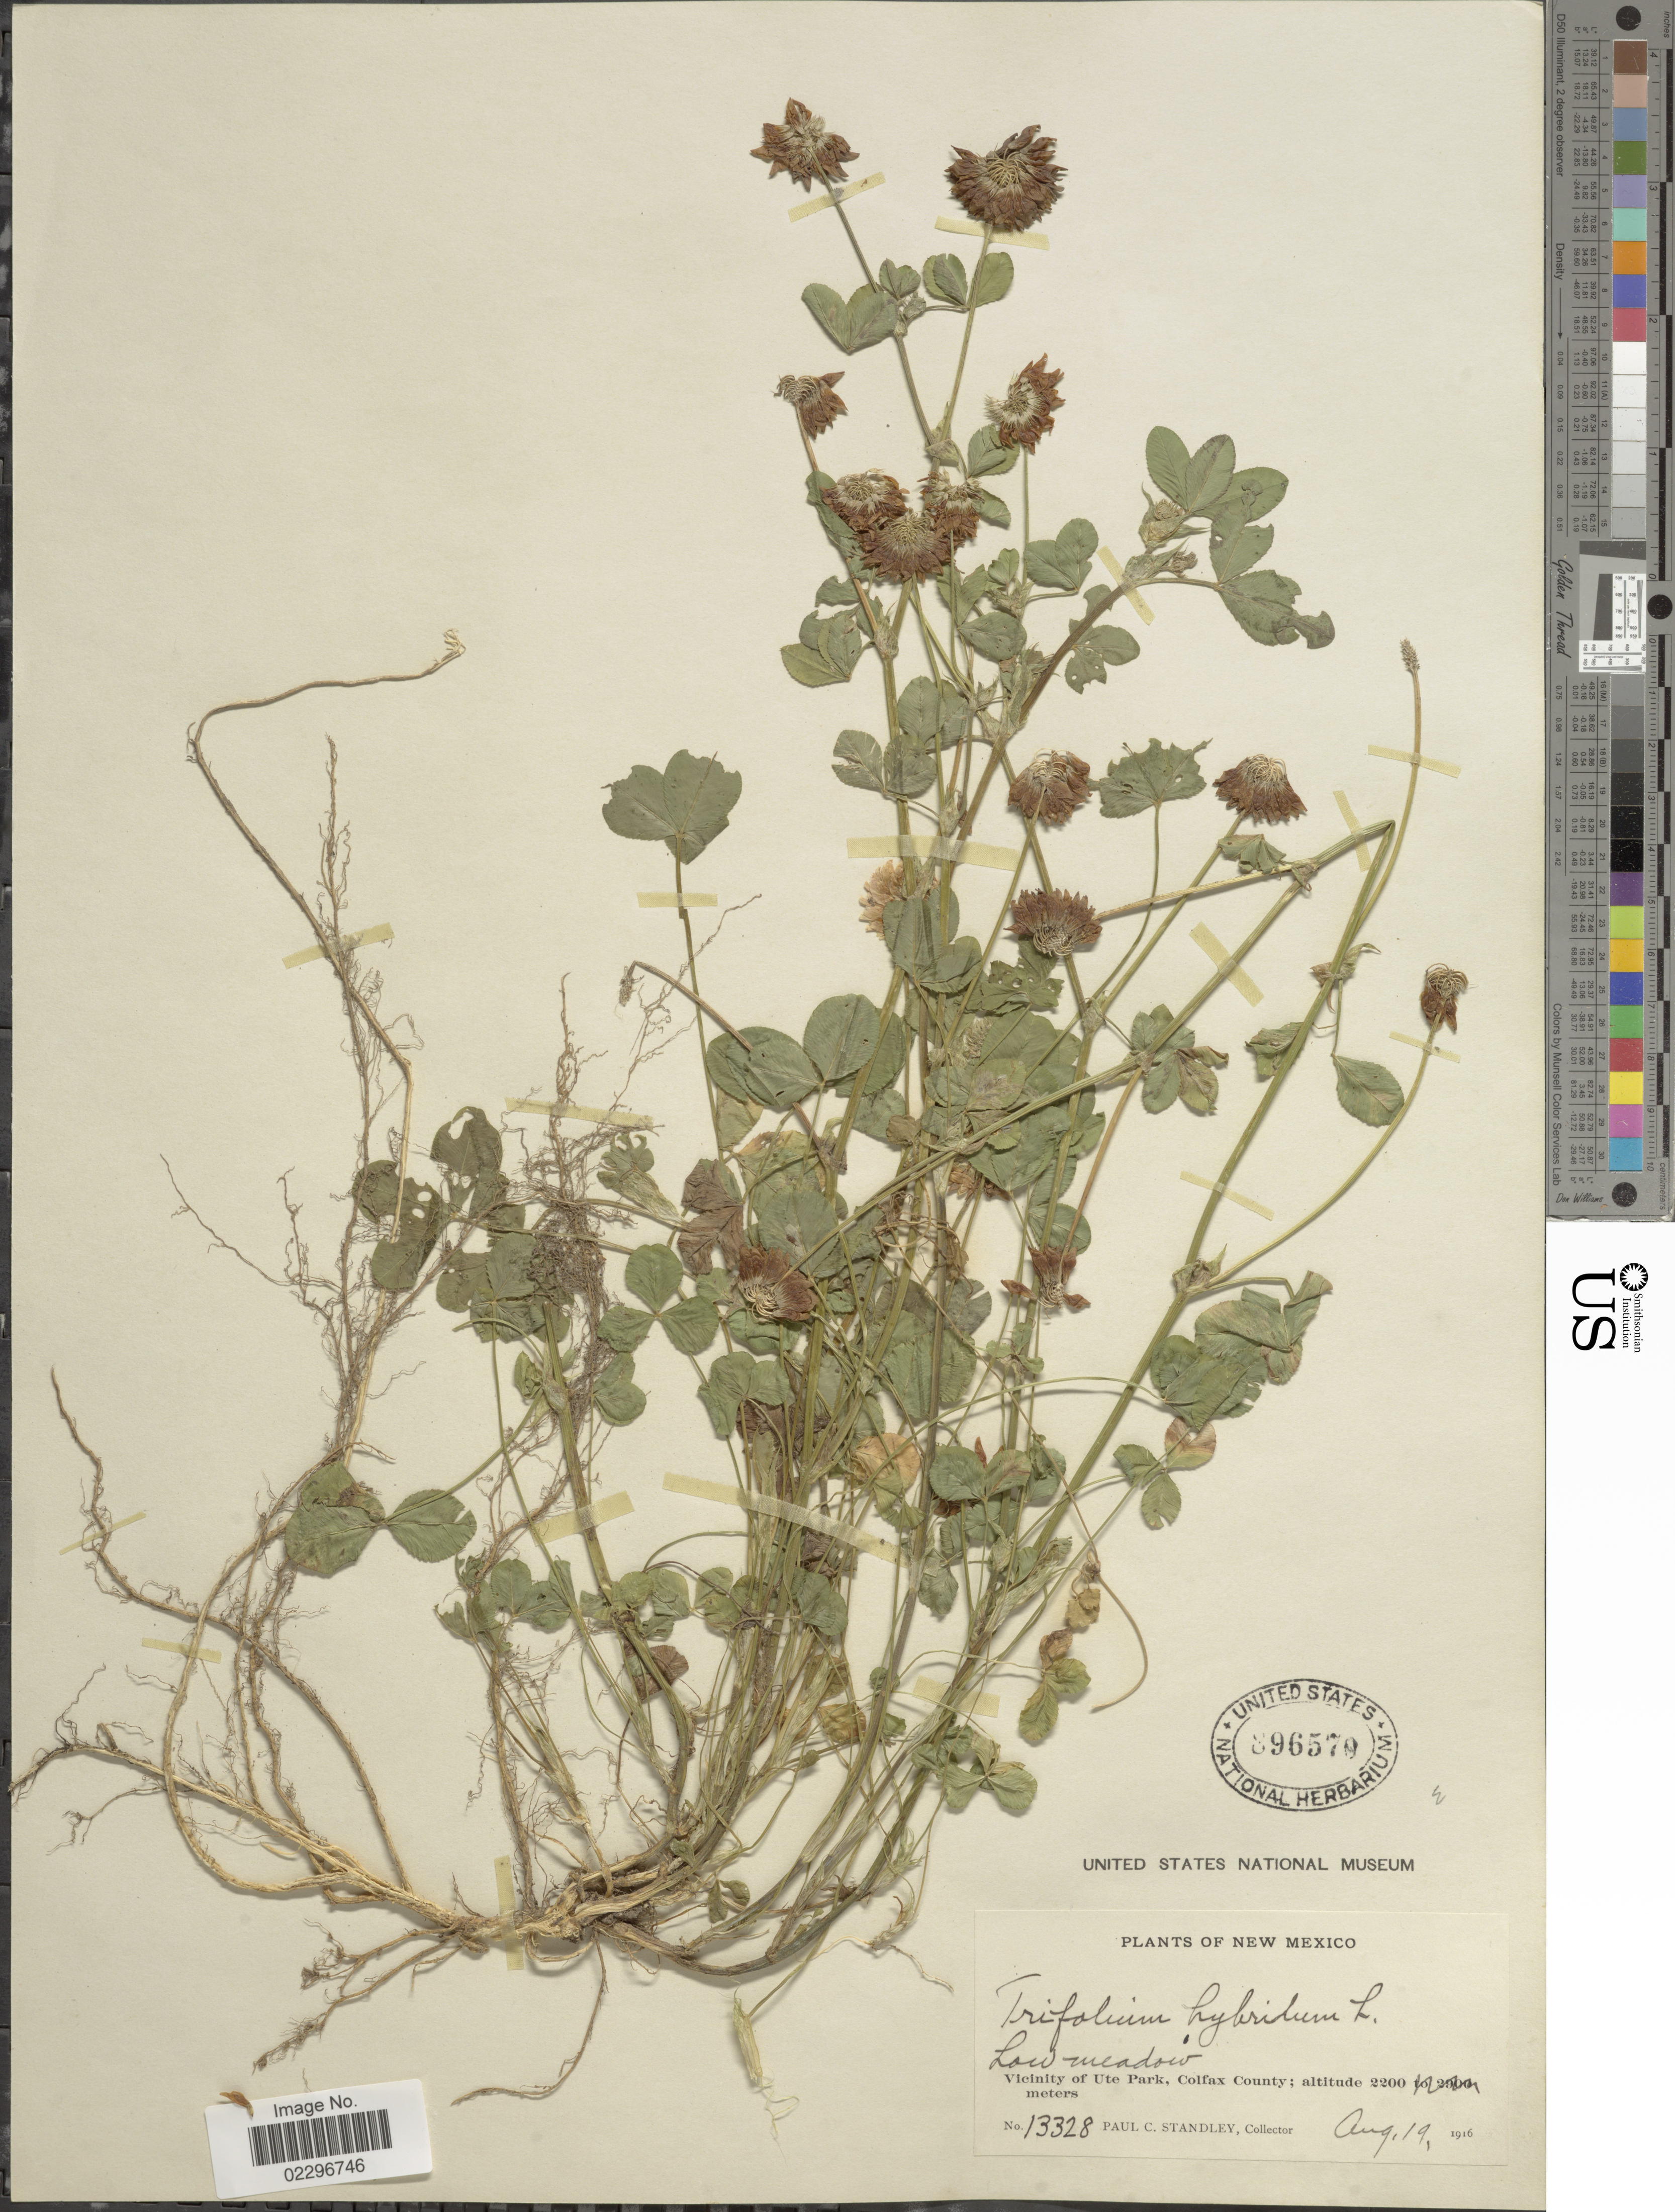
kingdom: Plantae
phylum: Tracheophyta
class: Magnoliopsida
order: Fabales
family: Fabaceae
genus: Trifolium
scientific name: Trifolium hybridum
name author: L.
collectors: P. C. Standley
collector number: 13328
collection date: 1916-08-19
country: United States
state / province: New Mexico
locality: Vicinity of Ute Park, Colfax County.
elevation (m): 2200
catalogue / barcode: US 896570